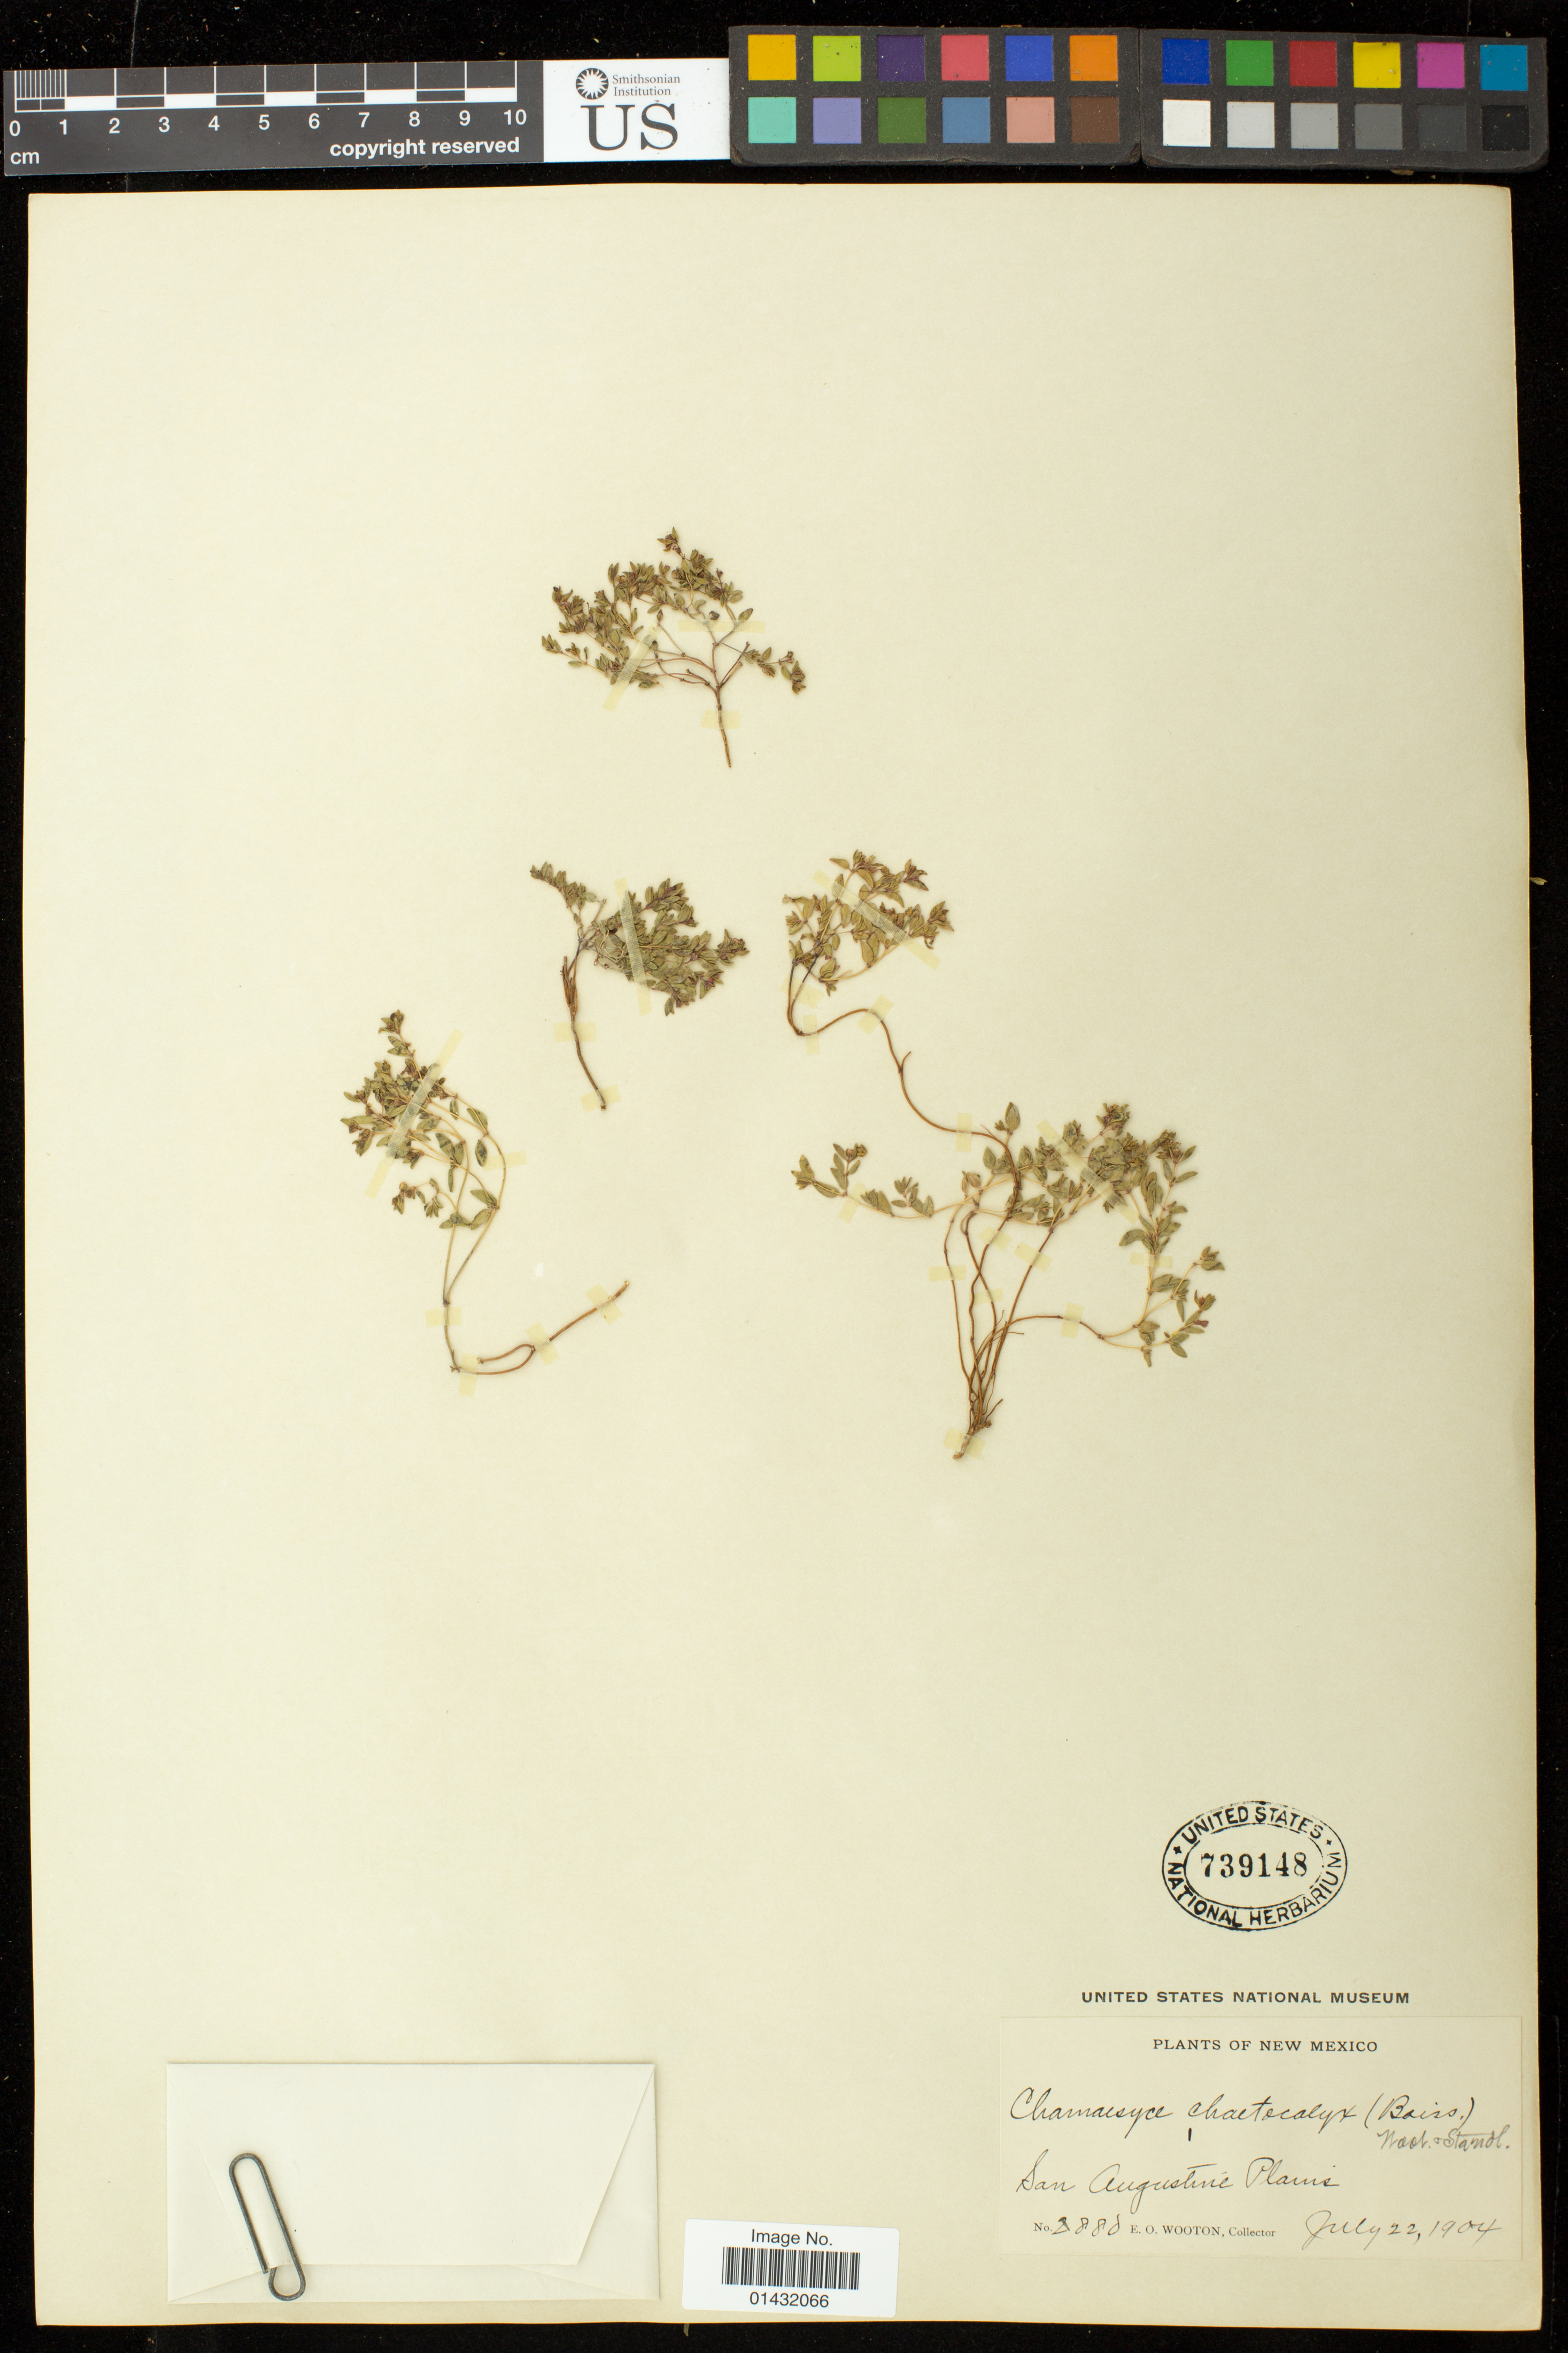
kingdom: Plantae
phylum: Tracheophyta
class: Magnoliopsida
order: Malpighiales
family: Euphorbiaceae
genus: Euphorbia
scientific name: Euphorbia chaetocalyx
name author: Tidestr.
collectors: E. O. Wooton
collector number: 3880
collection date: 1904-07-22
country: United States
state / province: New Mexico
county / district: Catron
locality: San Augustine Plains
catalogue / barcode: US 739148